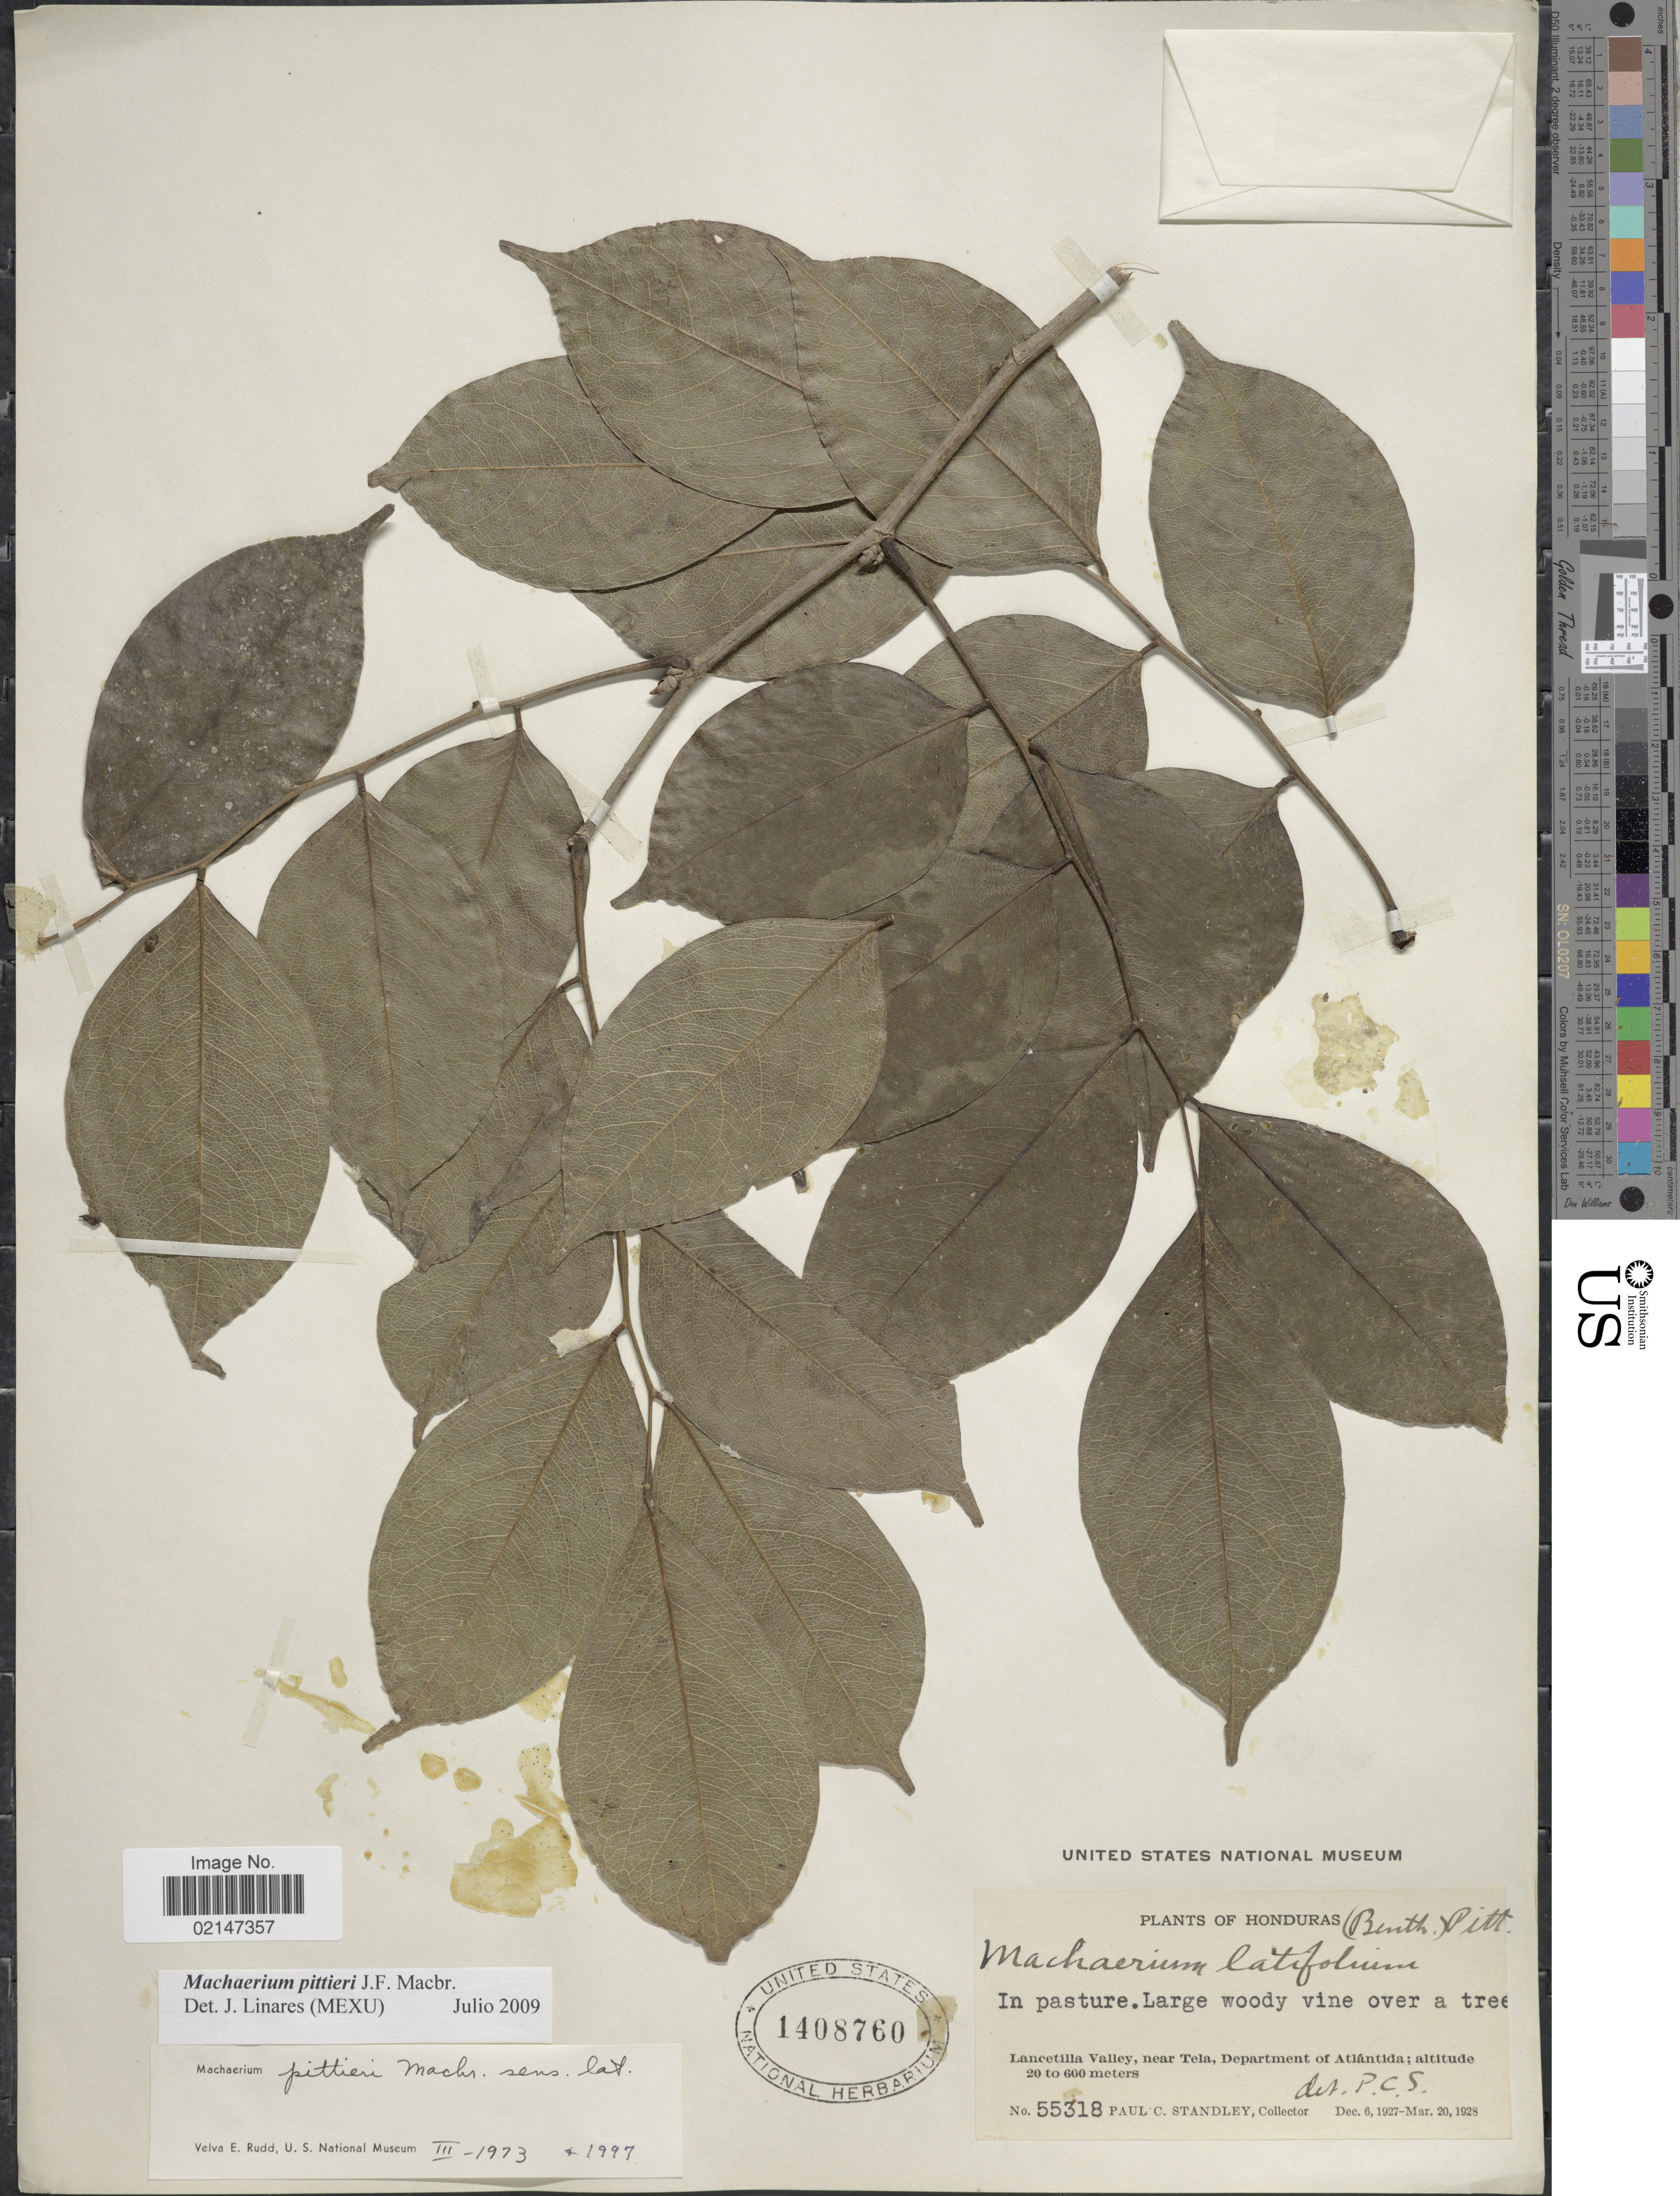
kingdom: Plantae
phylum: Tracheophyta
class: Magnoliopsida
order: Fabales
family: Fabaceae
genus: Machaerium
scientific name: Machaerium pittieri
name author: J.F. Macbr.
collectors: P. C. Standley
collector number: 55318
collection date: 1927-12-06/1928-03-20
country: Honduras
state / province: Atlántida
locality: In pasture. Lancetilla Valley, near Tela, Department of Atlántida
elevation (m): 20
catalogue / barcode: US 1408760